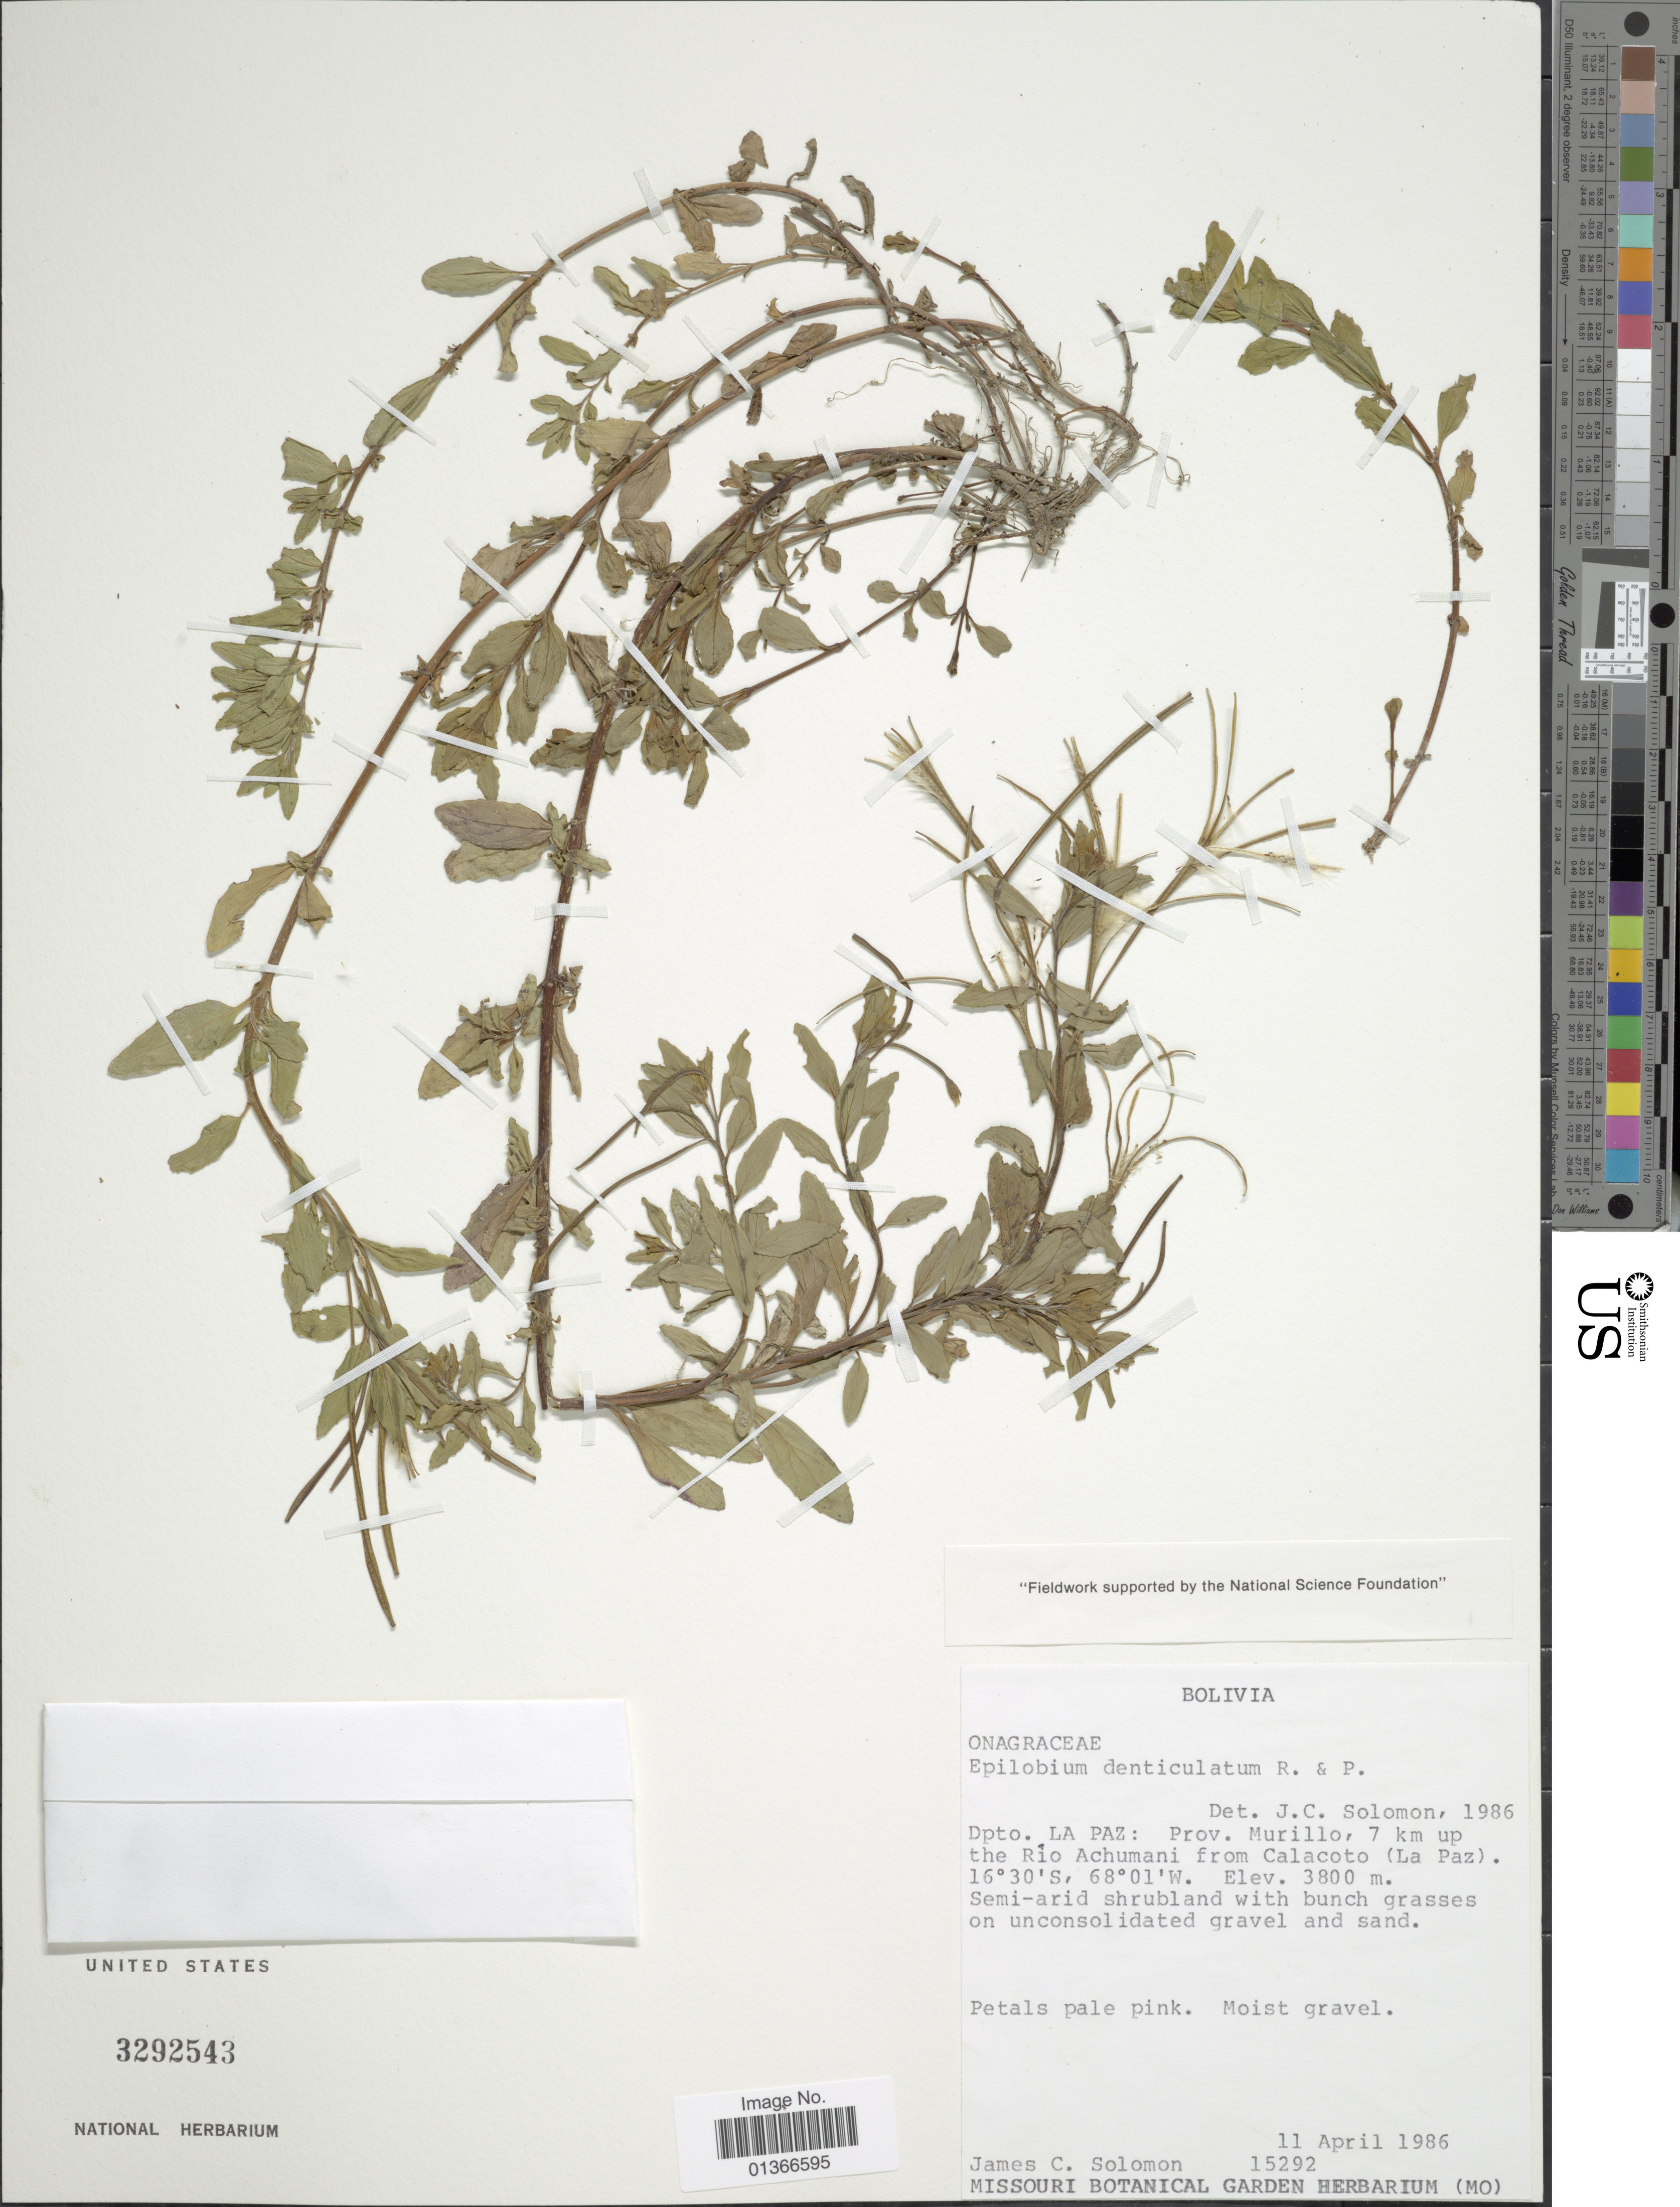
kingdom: Plantae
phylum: Tracheophyta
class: Magnoliopsida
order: Myrtales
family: Onagraceae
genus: Epilobium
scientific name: Epilobium denticulatum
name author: Ruiz & Pav.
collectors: J. C. Solomon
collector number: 15292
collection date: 1986-04-11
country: Bolivia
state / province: La Paz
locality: Prov. Murillo, 7 km up the Rio Achumani from Calacoto.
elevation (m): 3800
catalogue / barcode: US 3292543